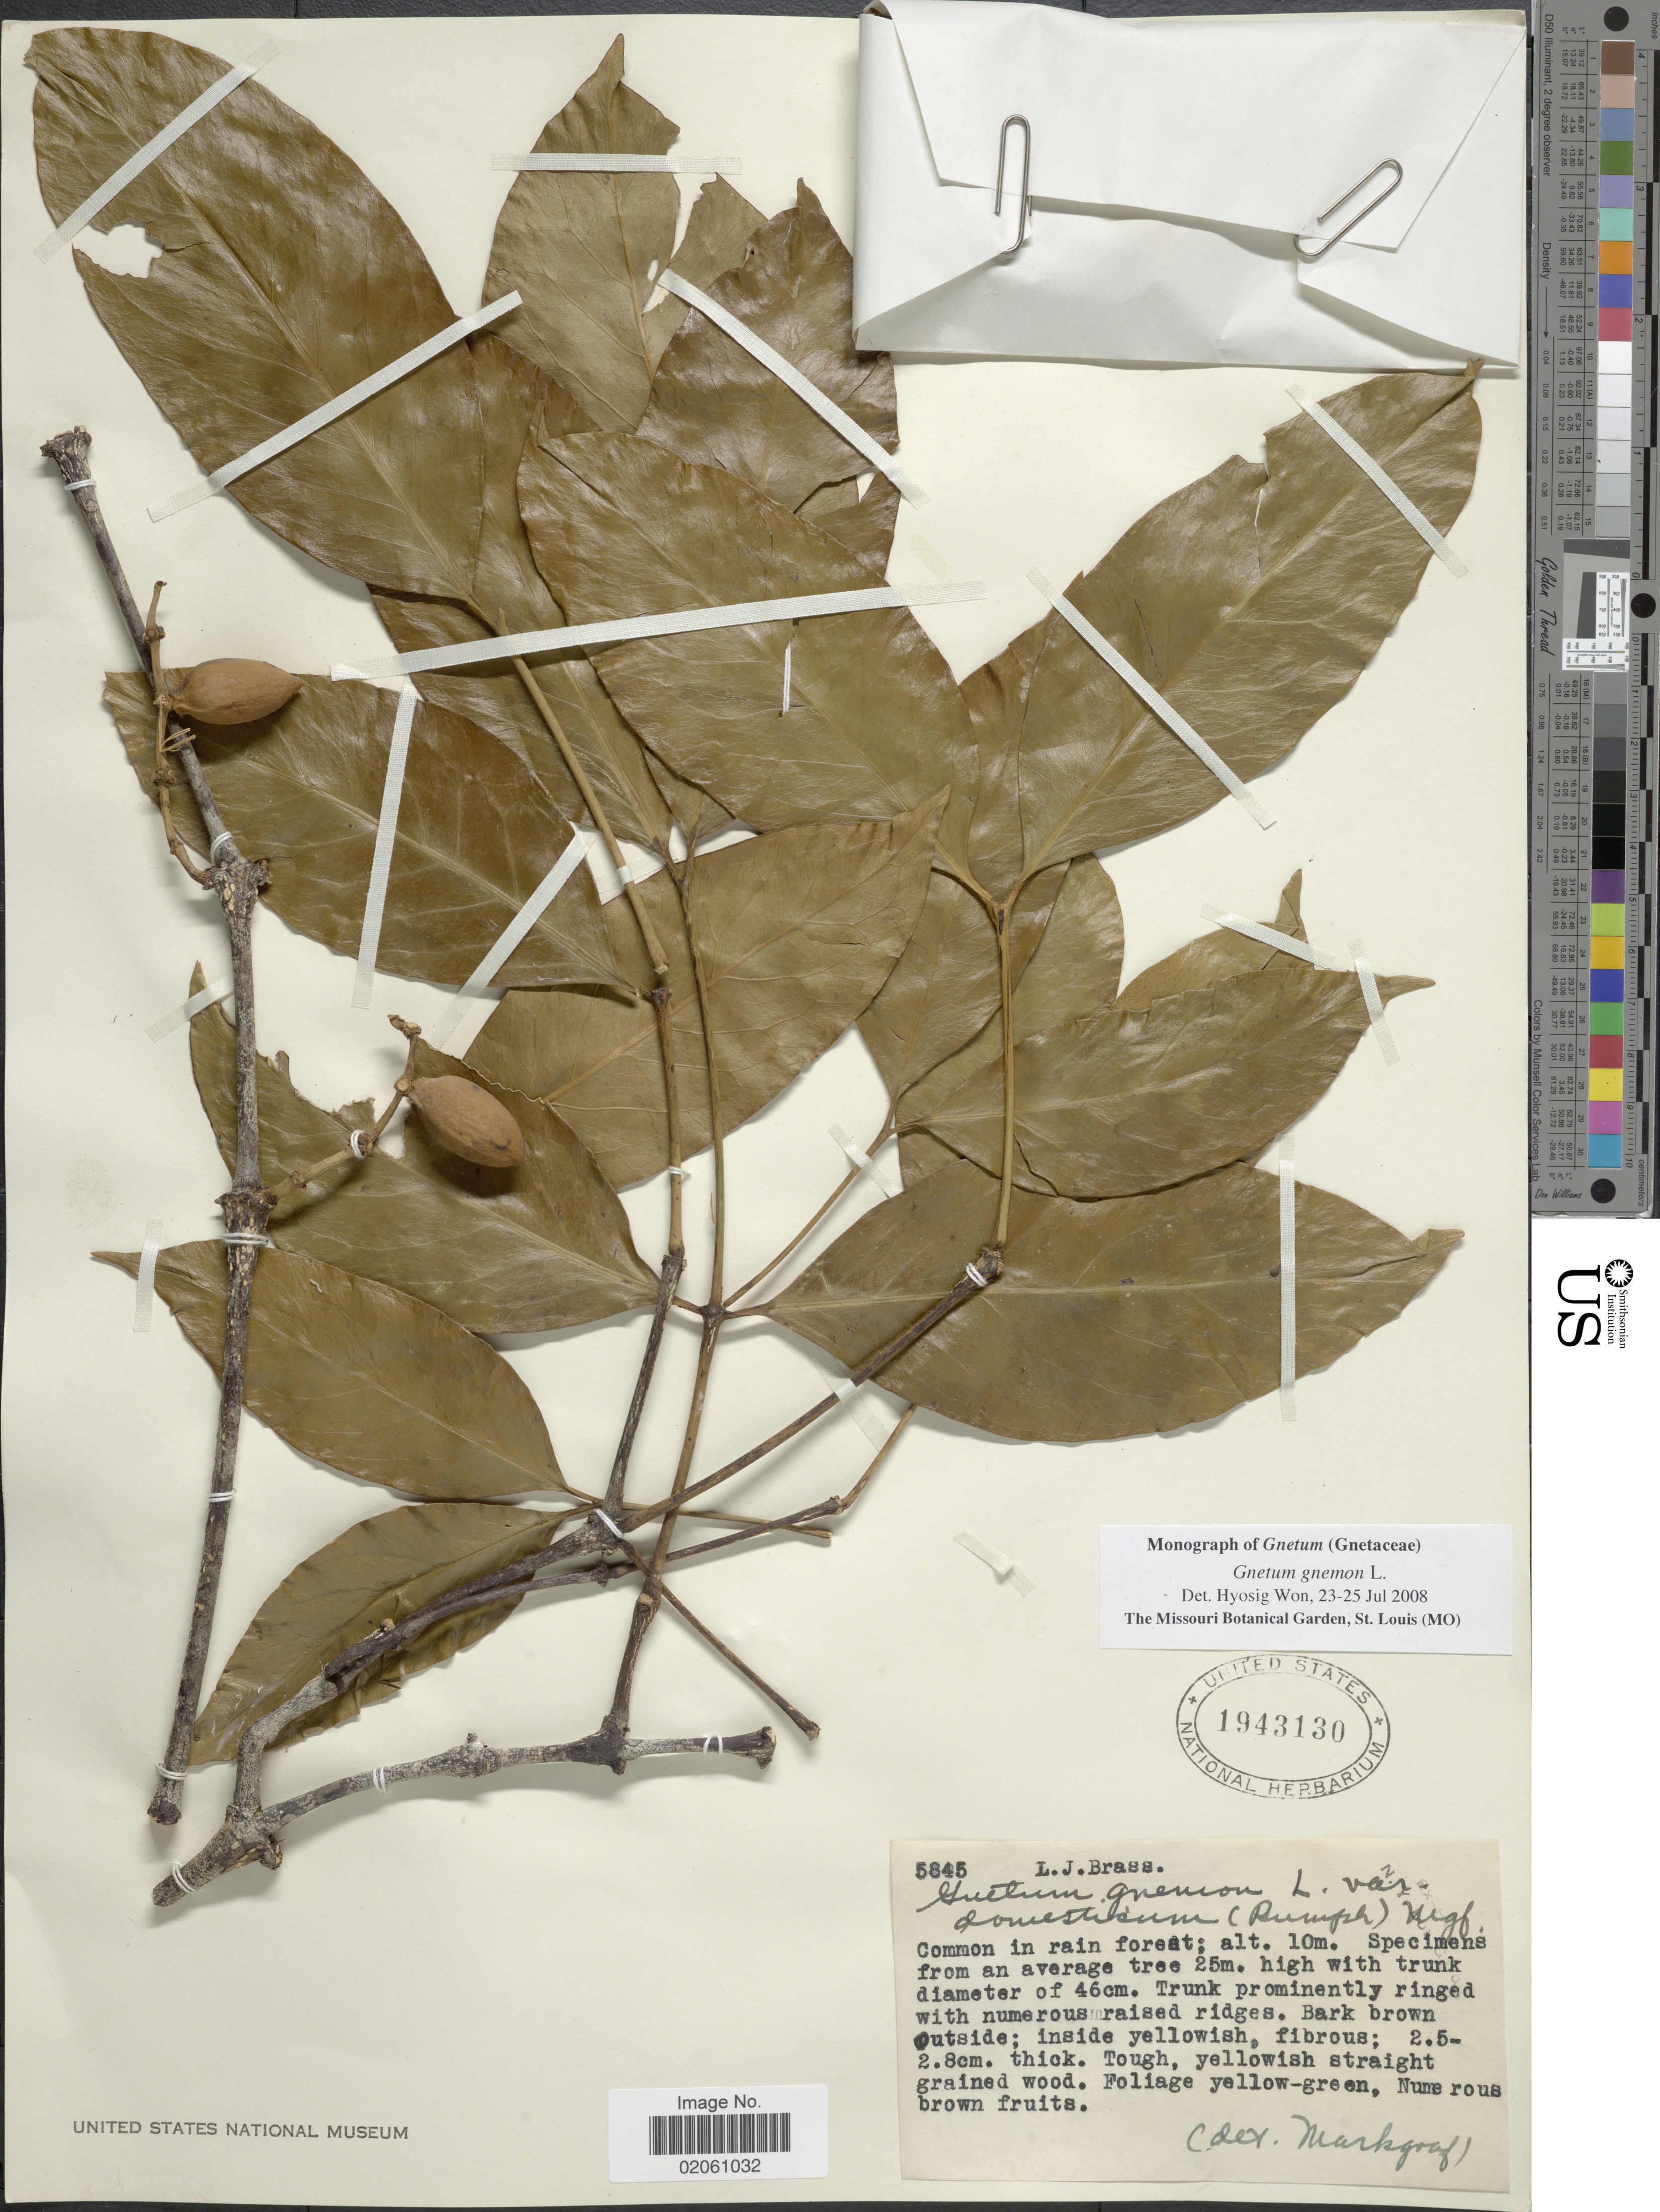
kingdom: Plantae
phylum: Tracheophyta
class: Gnetopsida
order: Gnetales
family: Gnetaceae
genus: Gnetum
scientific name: Gnetum gnemon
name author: L.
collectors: L. J. Brass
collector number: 5845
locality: Common in rain forest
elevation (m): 10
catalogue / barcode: US 1943130